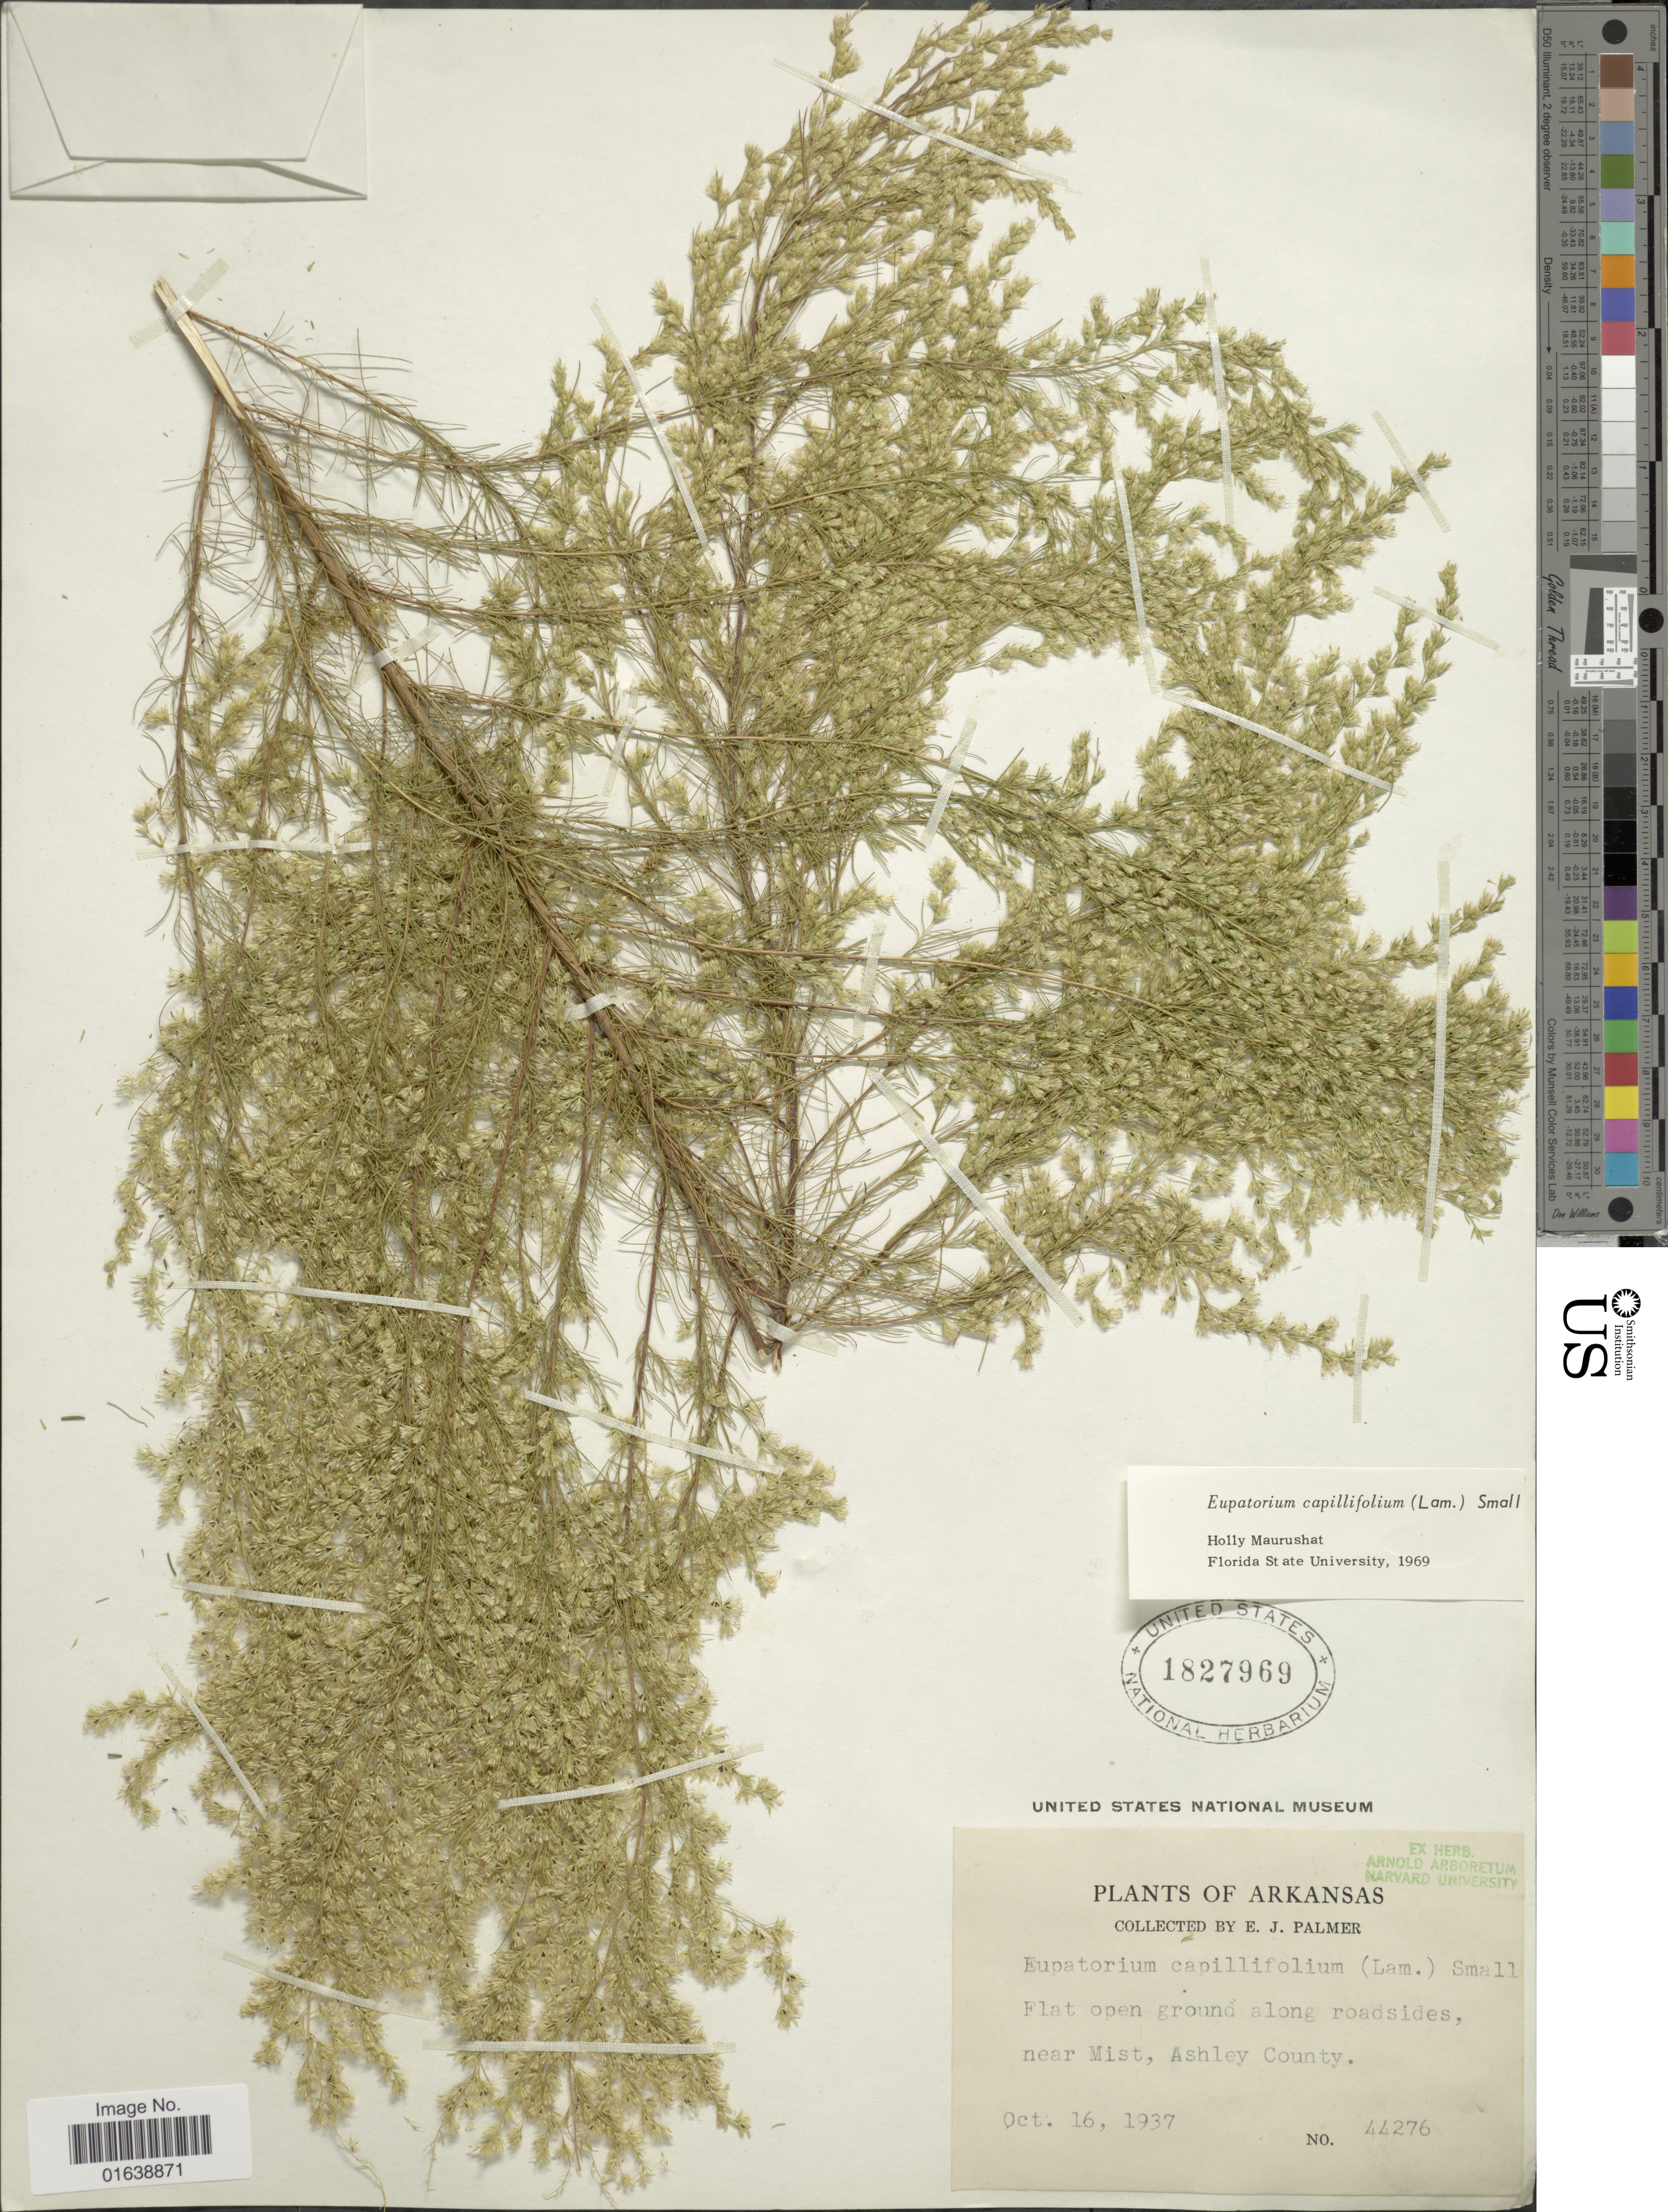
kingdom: Plantae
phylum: Tracheophyta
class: Magnoliopsida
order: Asterales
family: Asteraceae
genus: Eupatorium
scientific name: Eupatorium capillifolium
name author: (Lam.) Small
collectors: E. J. Palmer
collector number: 44276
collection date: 1937-10-16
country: United States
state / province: Arkansas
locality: Arkansas. Flat open ground along roadsides, near Mist, Ashley County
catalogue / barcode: US 1827969